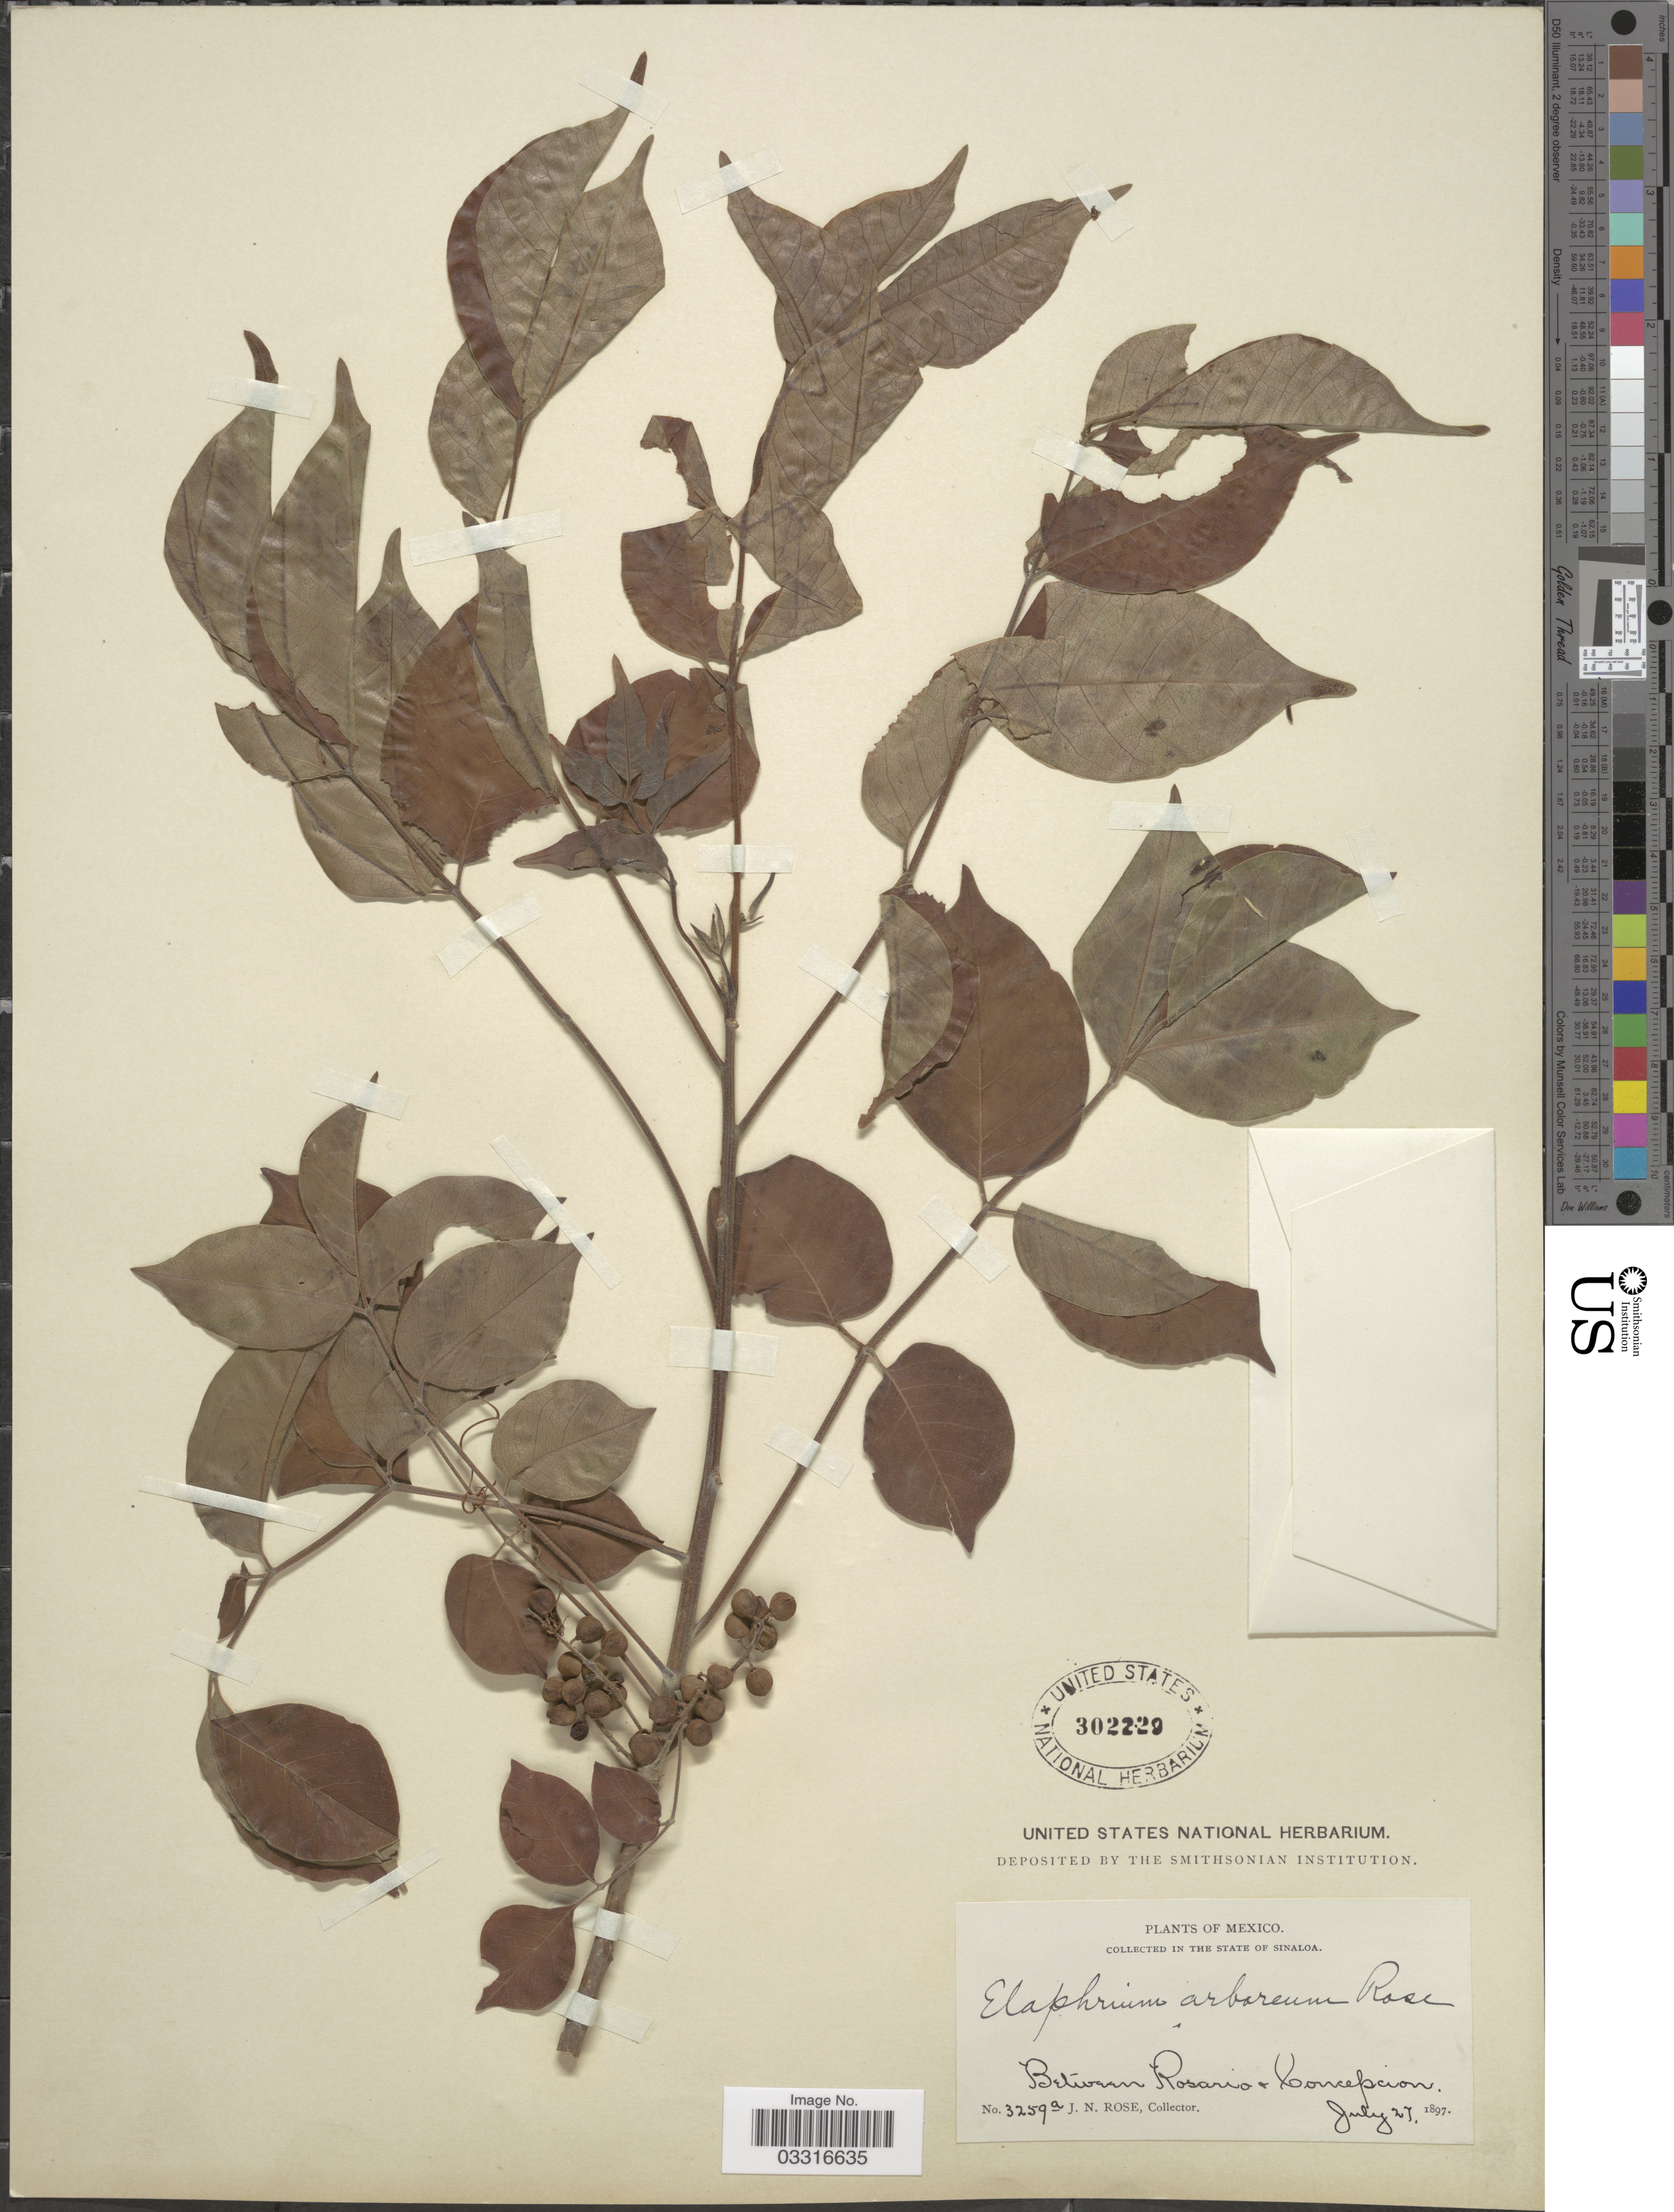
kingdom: Plantae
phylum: Tracheophyta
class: Magnoliopsida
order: Sapindales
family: Burseraceae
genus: Bursera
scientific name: Bursera simaruba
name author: (L.) Sarg.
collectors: J. N. Rose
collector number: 3259a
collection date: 1897-07-27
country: Mexico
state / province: Sinaloa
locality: Between Rosario & Concepcion.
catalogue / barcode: US 302229